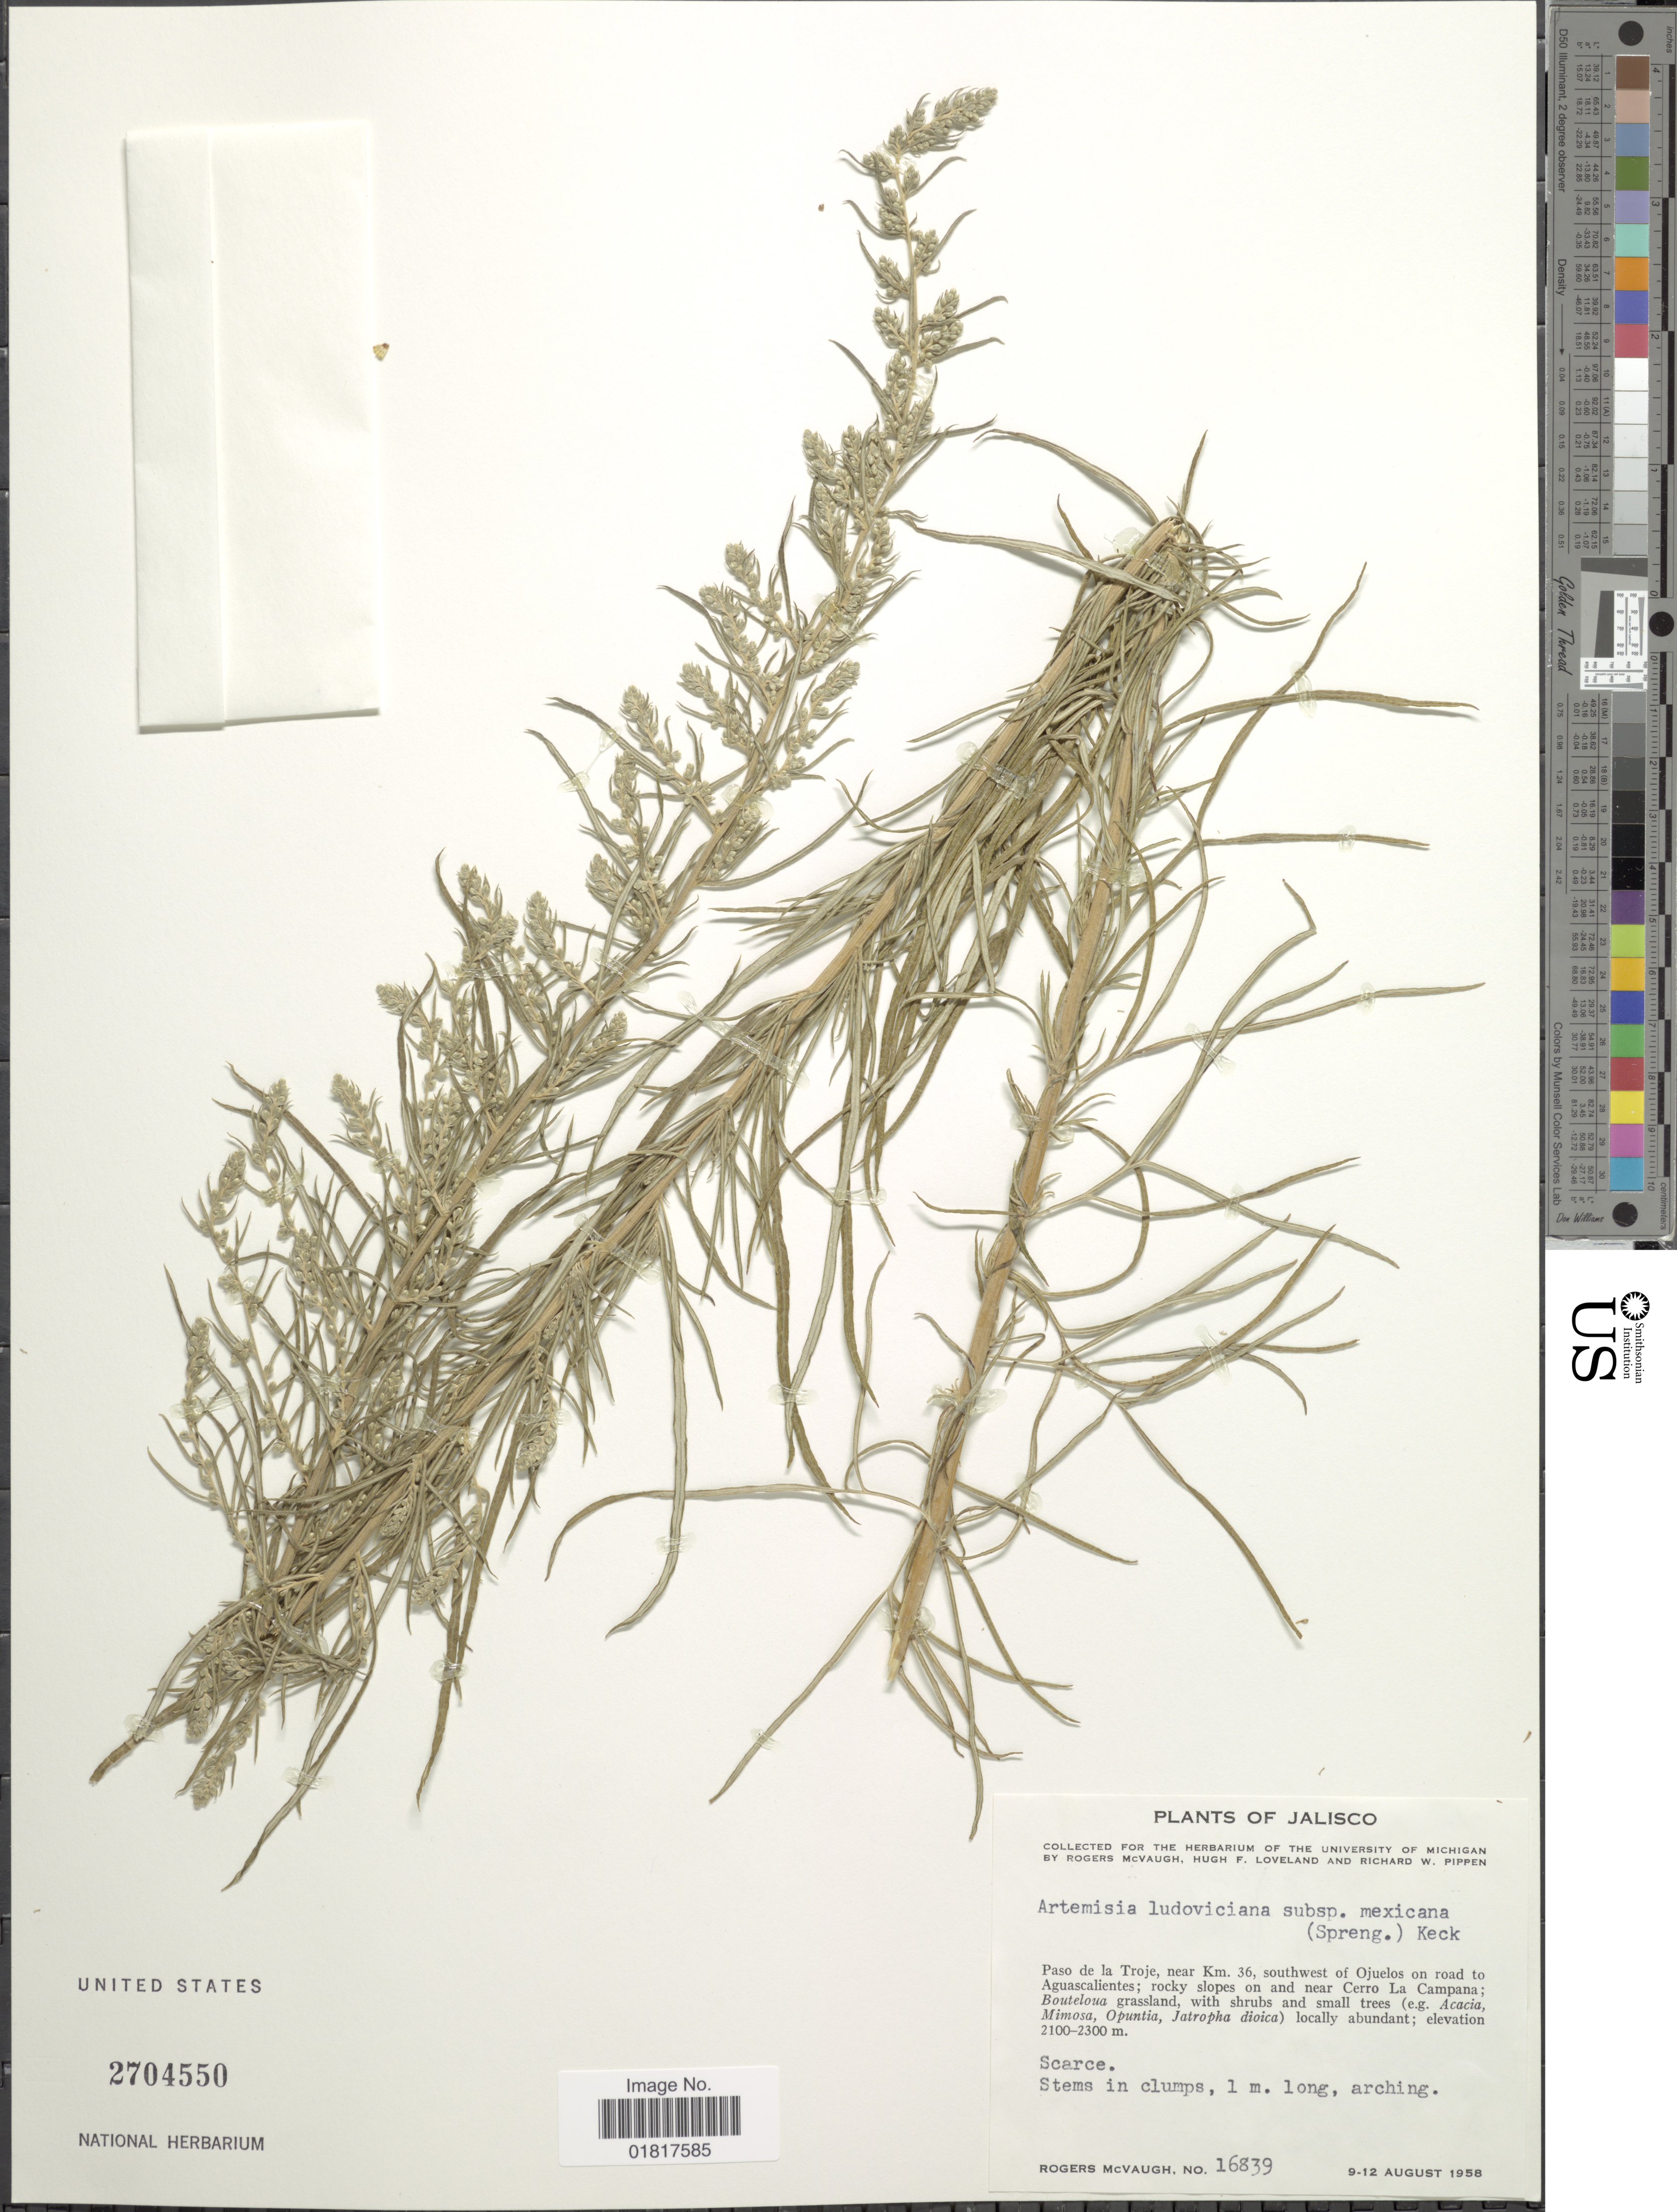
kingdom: Plantae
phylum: Tracheophyta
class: Magnoliopsida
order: Asterales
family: Asteraceae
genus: Artemisia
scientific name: Artemisia ludoviciana subsp. mexicana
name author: (Willd. ex Spreng.) D.D. Keck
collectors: R. McVaugh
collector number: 16839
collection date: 1958-08-09/1958-08-12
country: Mexico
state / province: Jalisco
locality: Paso de la Troje, near Km. 36, southwest of Ojuelos on road to Aguascalientes; rocky slopes on and near Cerro La Campana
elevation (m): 2100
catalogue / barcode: US 2704550